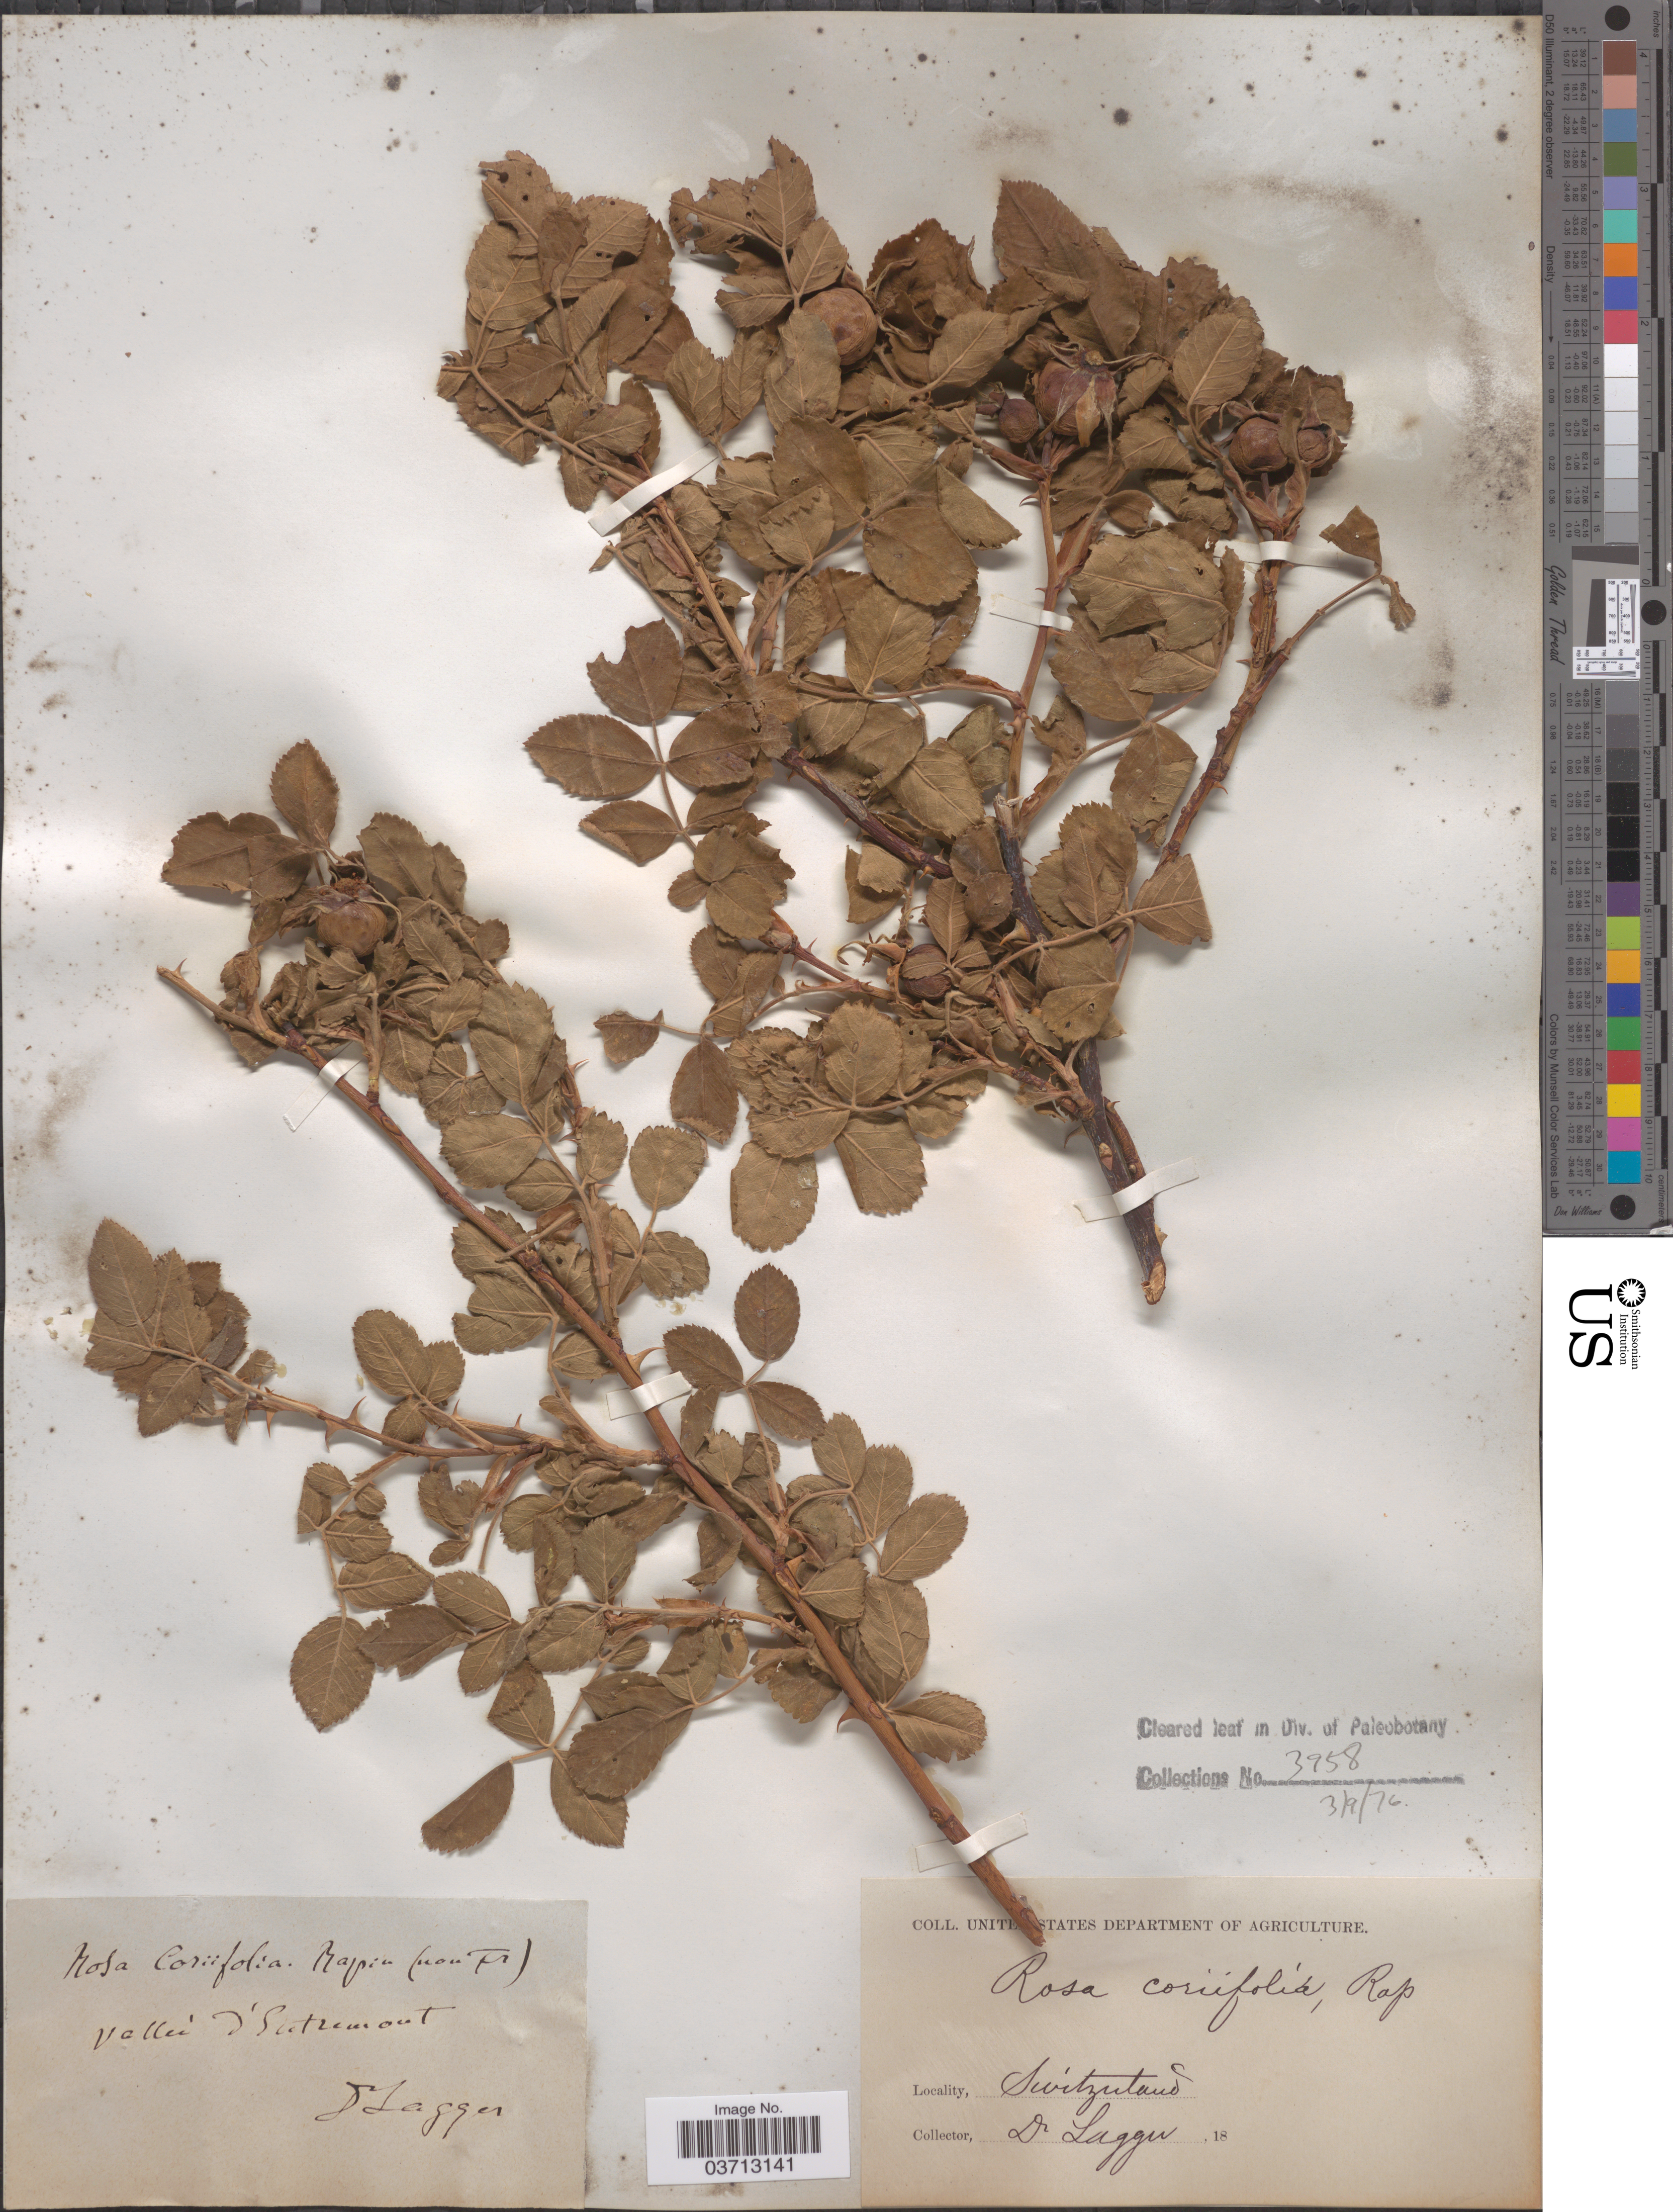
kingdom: Plantae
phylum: Tracheophyta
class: Magnoliopsida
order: Rosales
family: Rosaceae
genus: Rosa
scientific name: Rosa coriifolia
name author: Fr. a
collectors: F. J. Lagger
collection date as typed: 18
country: Switzerland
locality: Vallée d'Entremont.